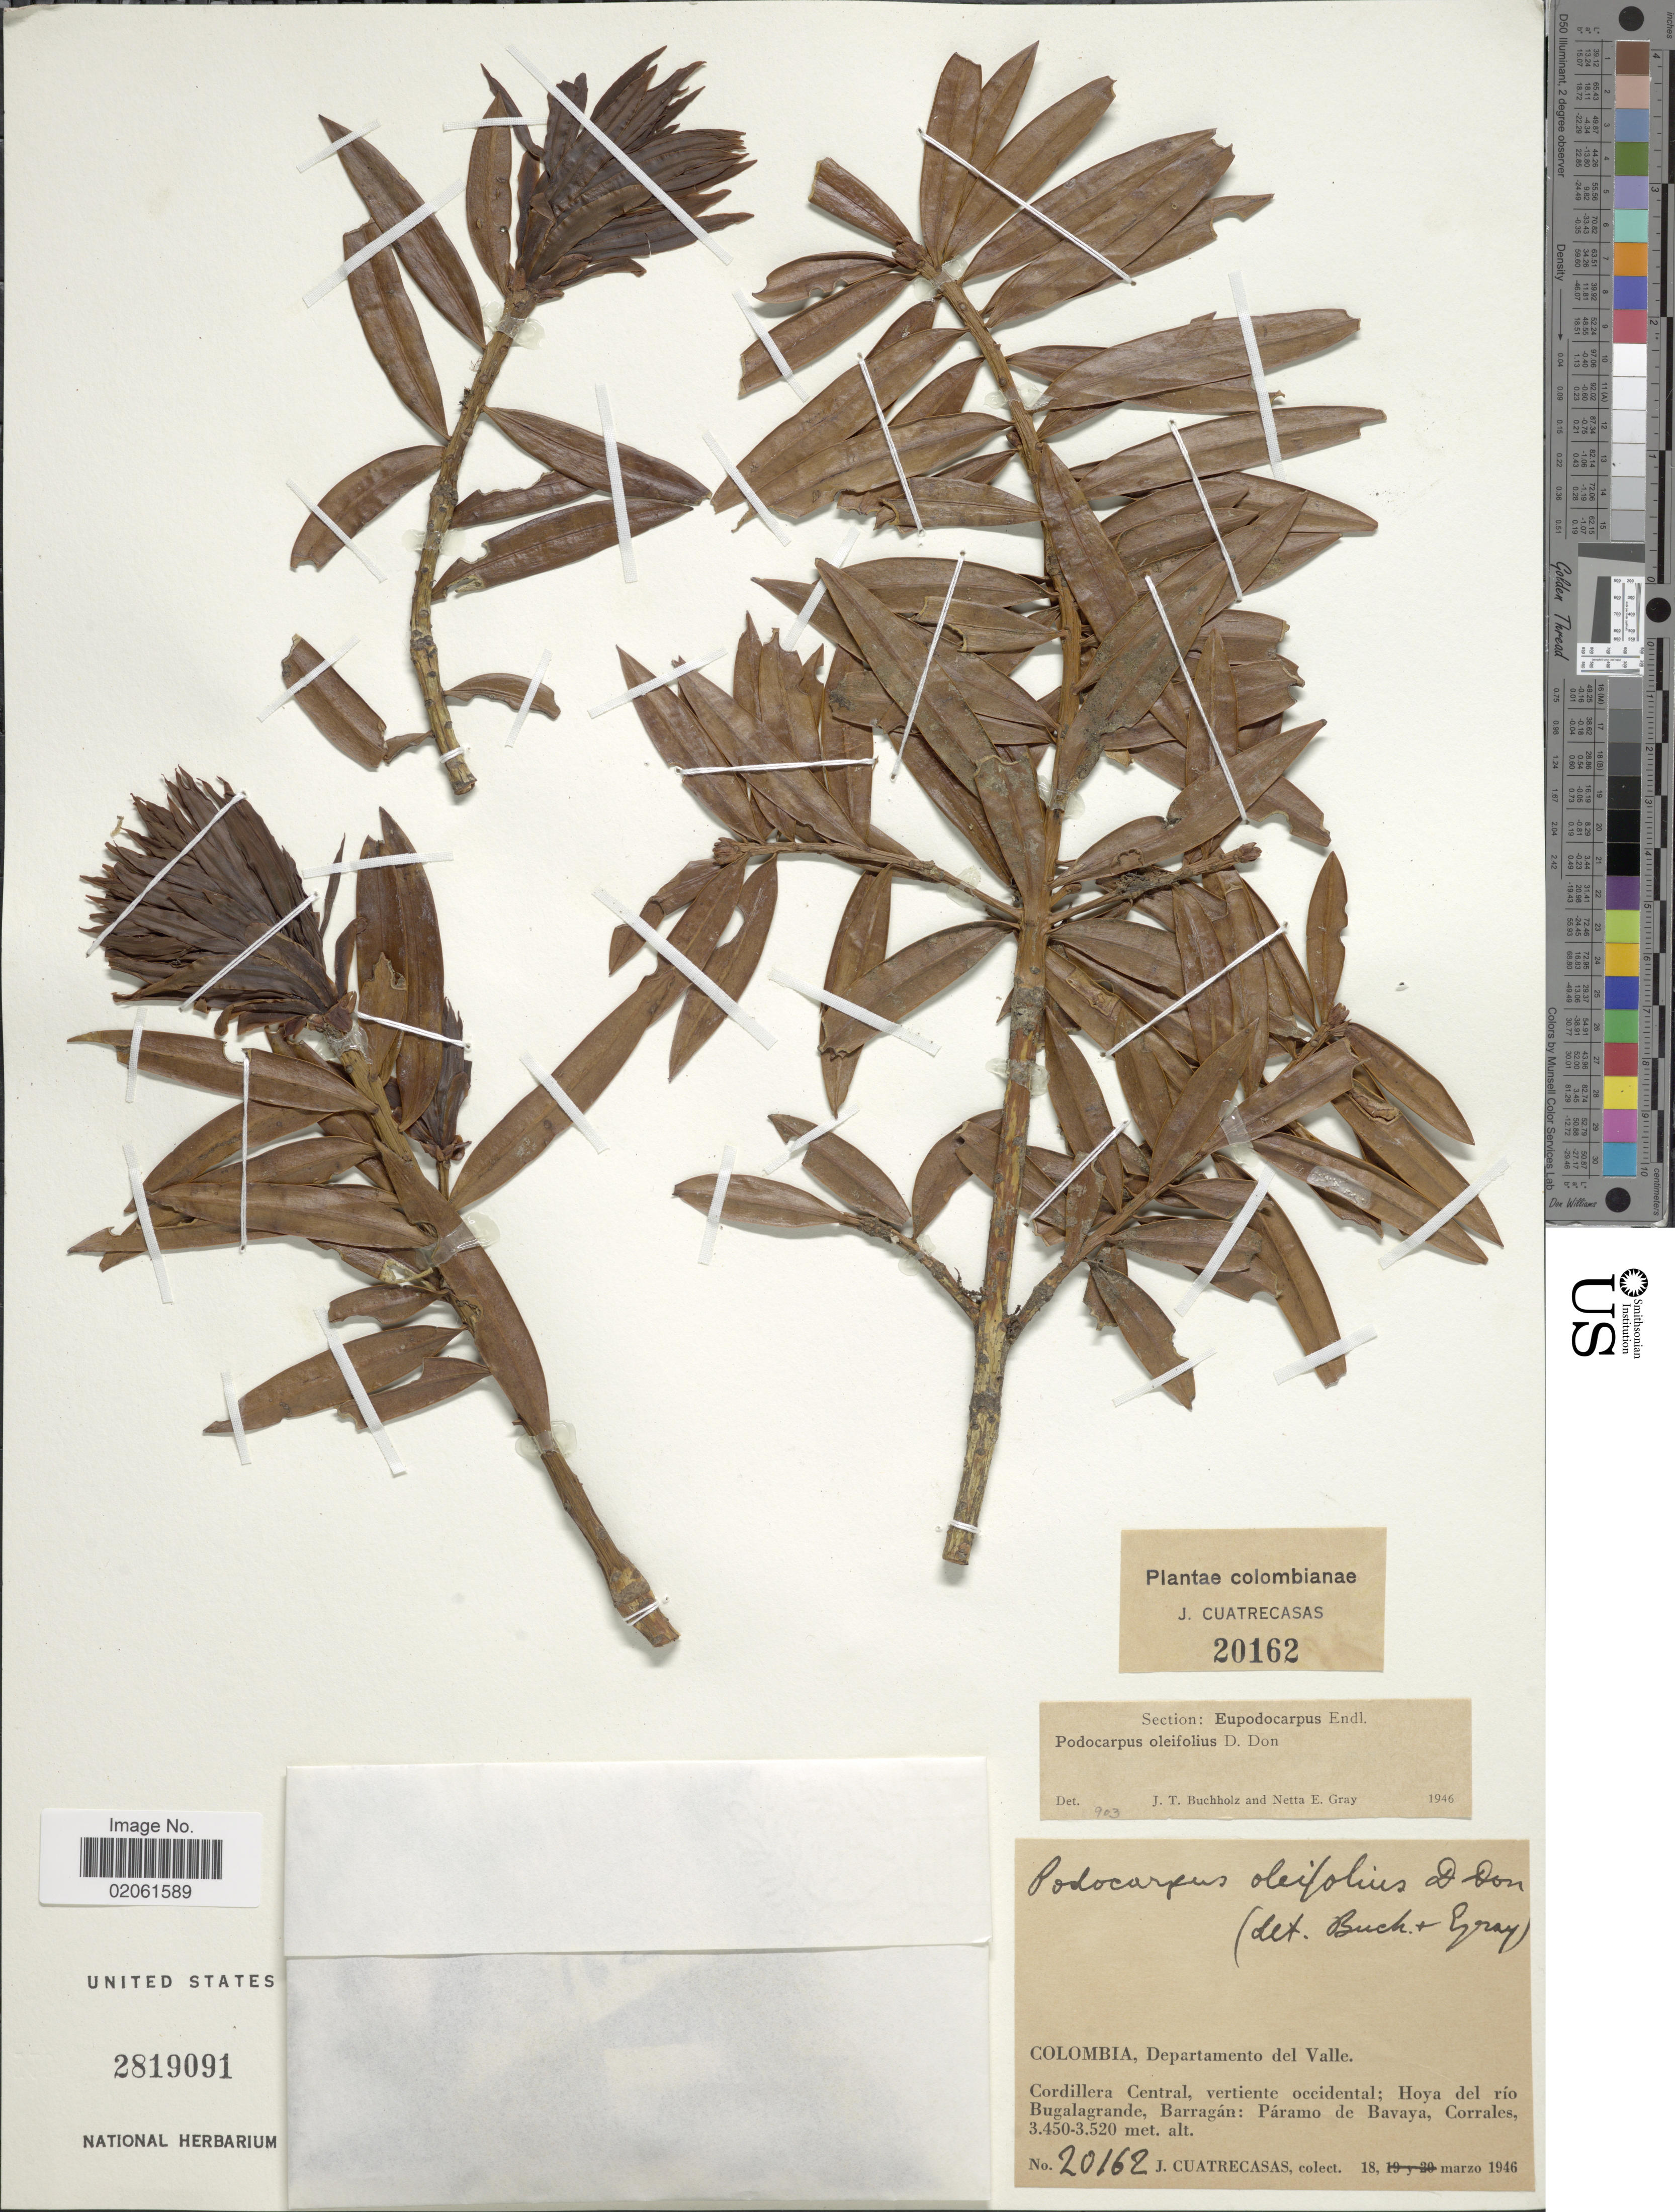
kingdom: Plantae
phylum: Tracheophyta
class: Pinopsida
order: Pinales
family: Podocarpaceae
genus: Podocarpus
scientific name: Podocarpus oleifolius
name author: D. Don ex Lamb.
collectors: J. Cuatrecasas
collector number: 20162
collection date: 1946-03-18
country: Colombia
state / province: Valle del Cauca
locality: Colombia, Departamento del Valle, Cordillera Central, vertiente occidental; Hoya de rio Bugalagrande, Barragan: Paramo de Bavaya, Corrales.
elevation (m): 3450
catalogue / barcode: US 2819091